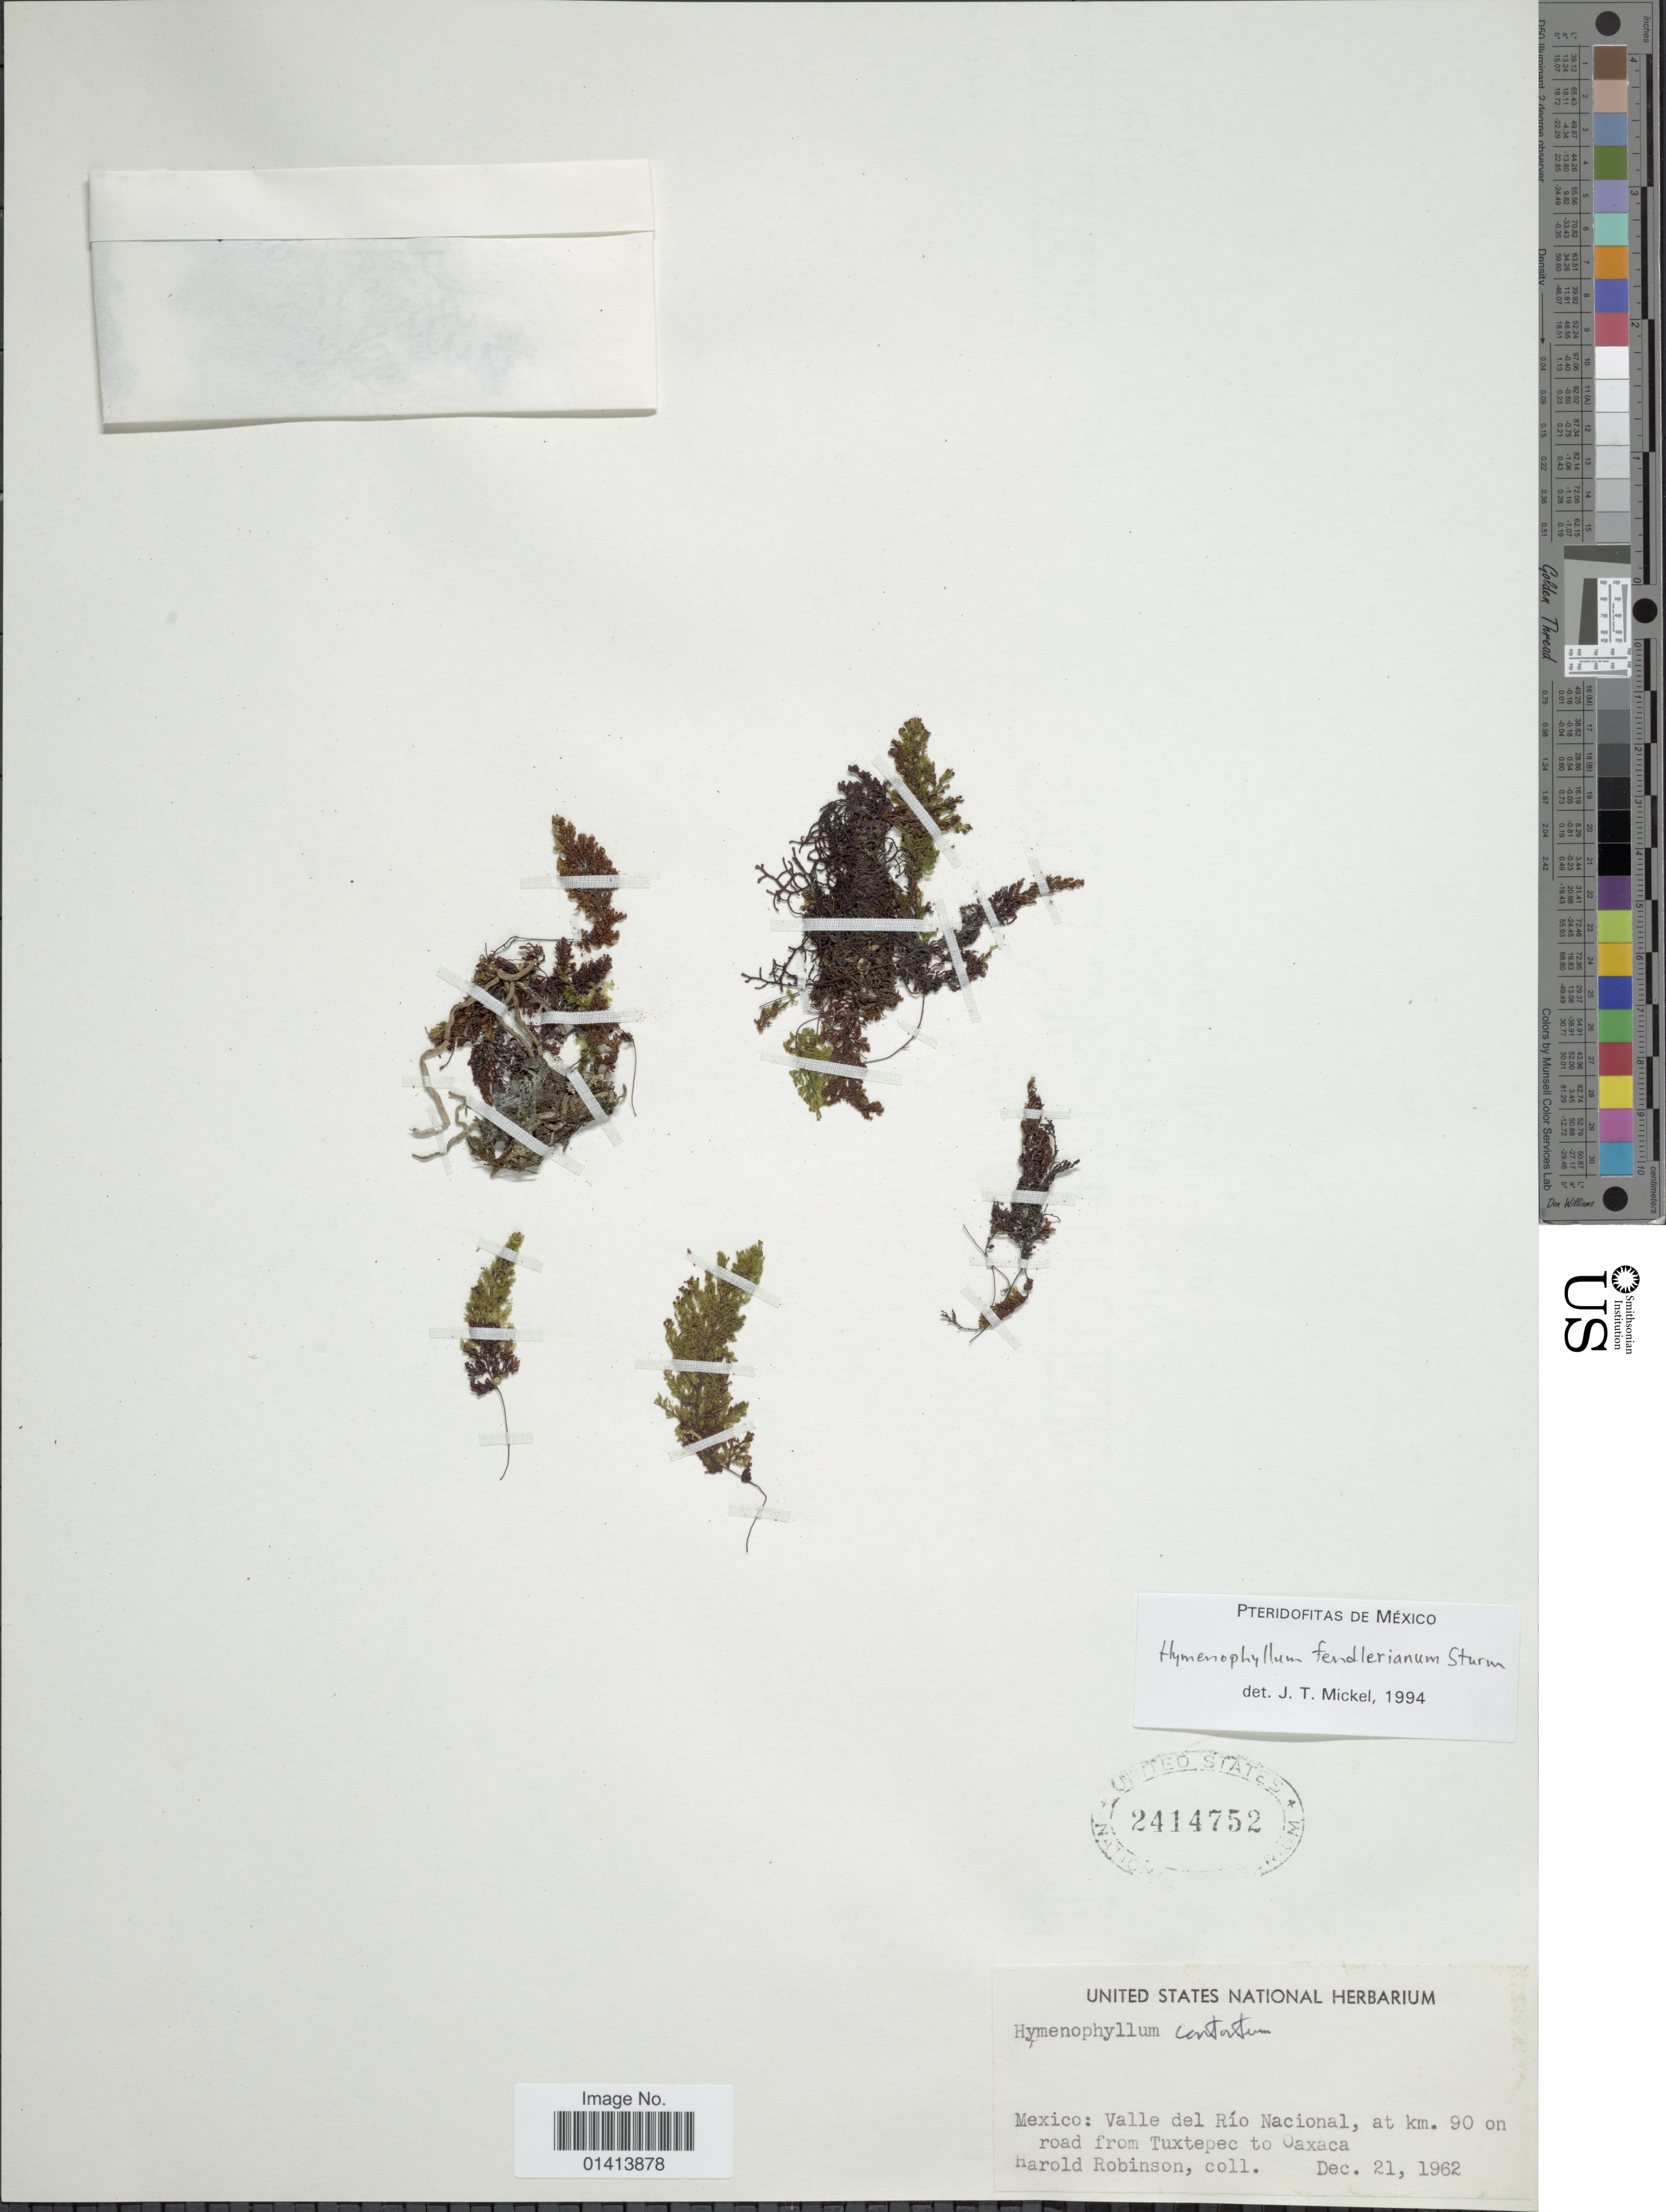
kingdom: Plantae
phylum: Tracheophyta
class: Polypodiopsida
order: Hymenophyllales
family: Hymenophyllaceae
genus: Hymenophyllum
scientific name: Hymenophyllum fendlerianum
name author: J.W. Sturm in Mart.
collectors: H. Robinson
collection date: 1962-12-21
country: Mexico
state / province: Oaxaca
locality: Valle del Rio Nacional, at km 90 on road from Tuxtepec to Oaxaca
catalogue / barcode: US 2414752